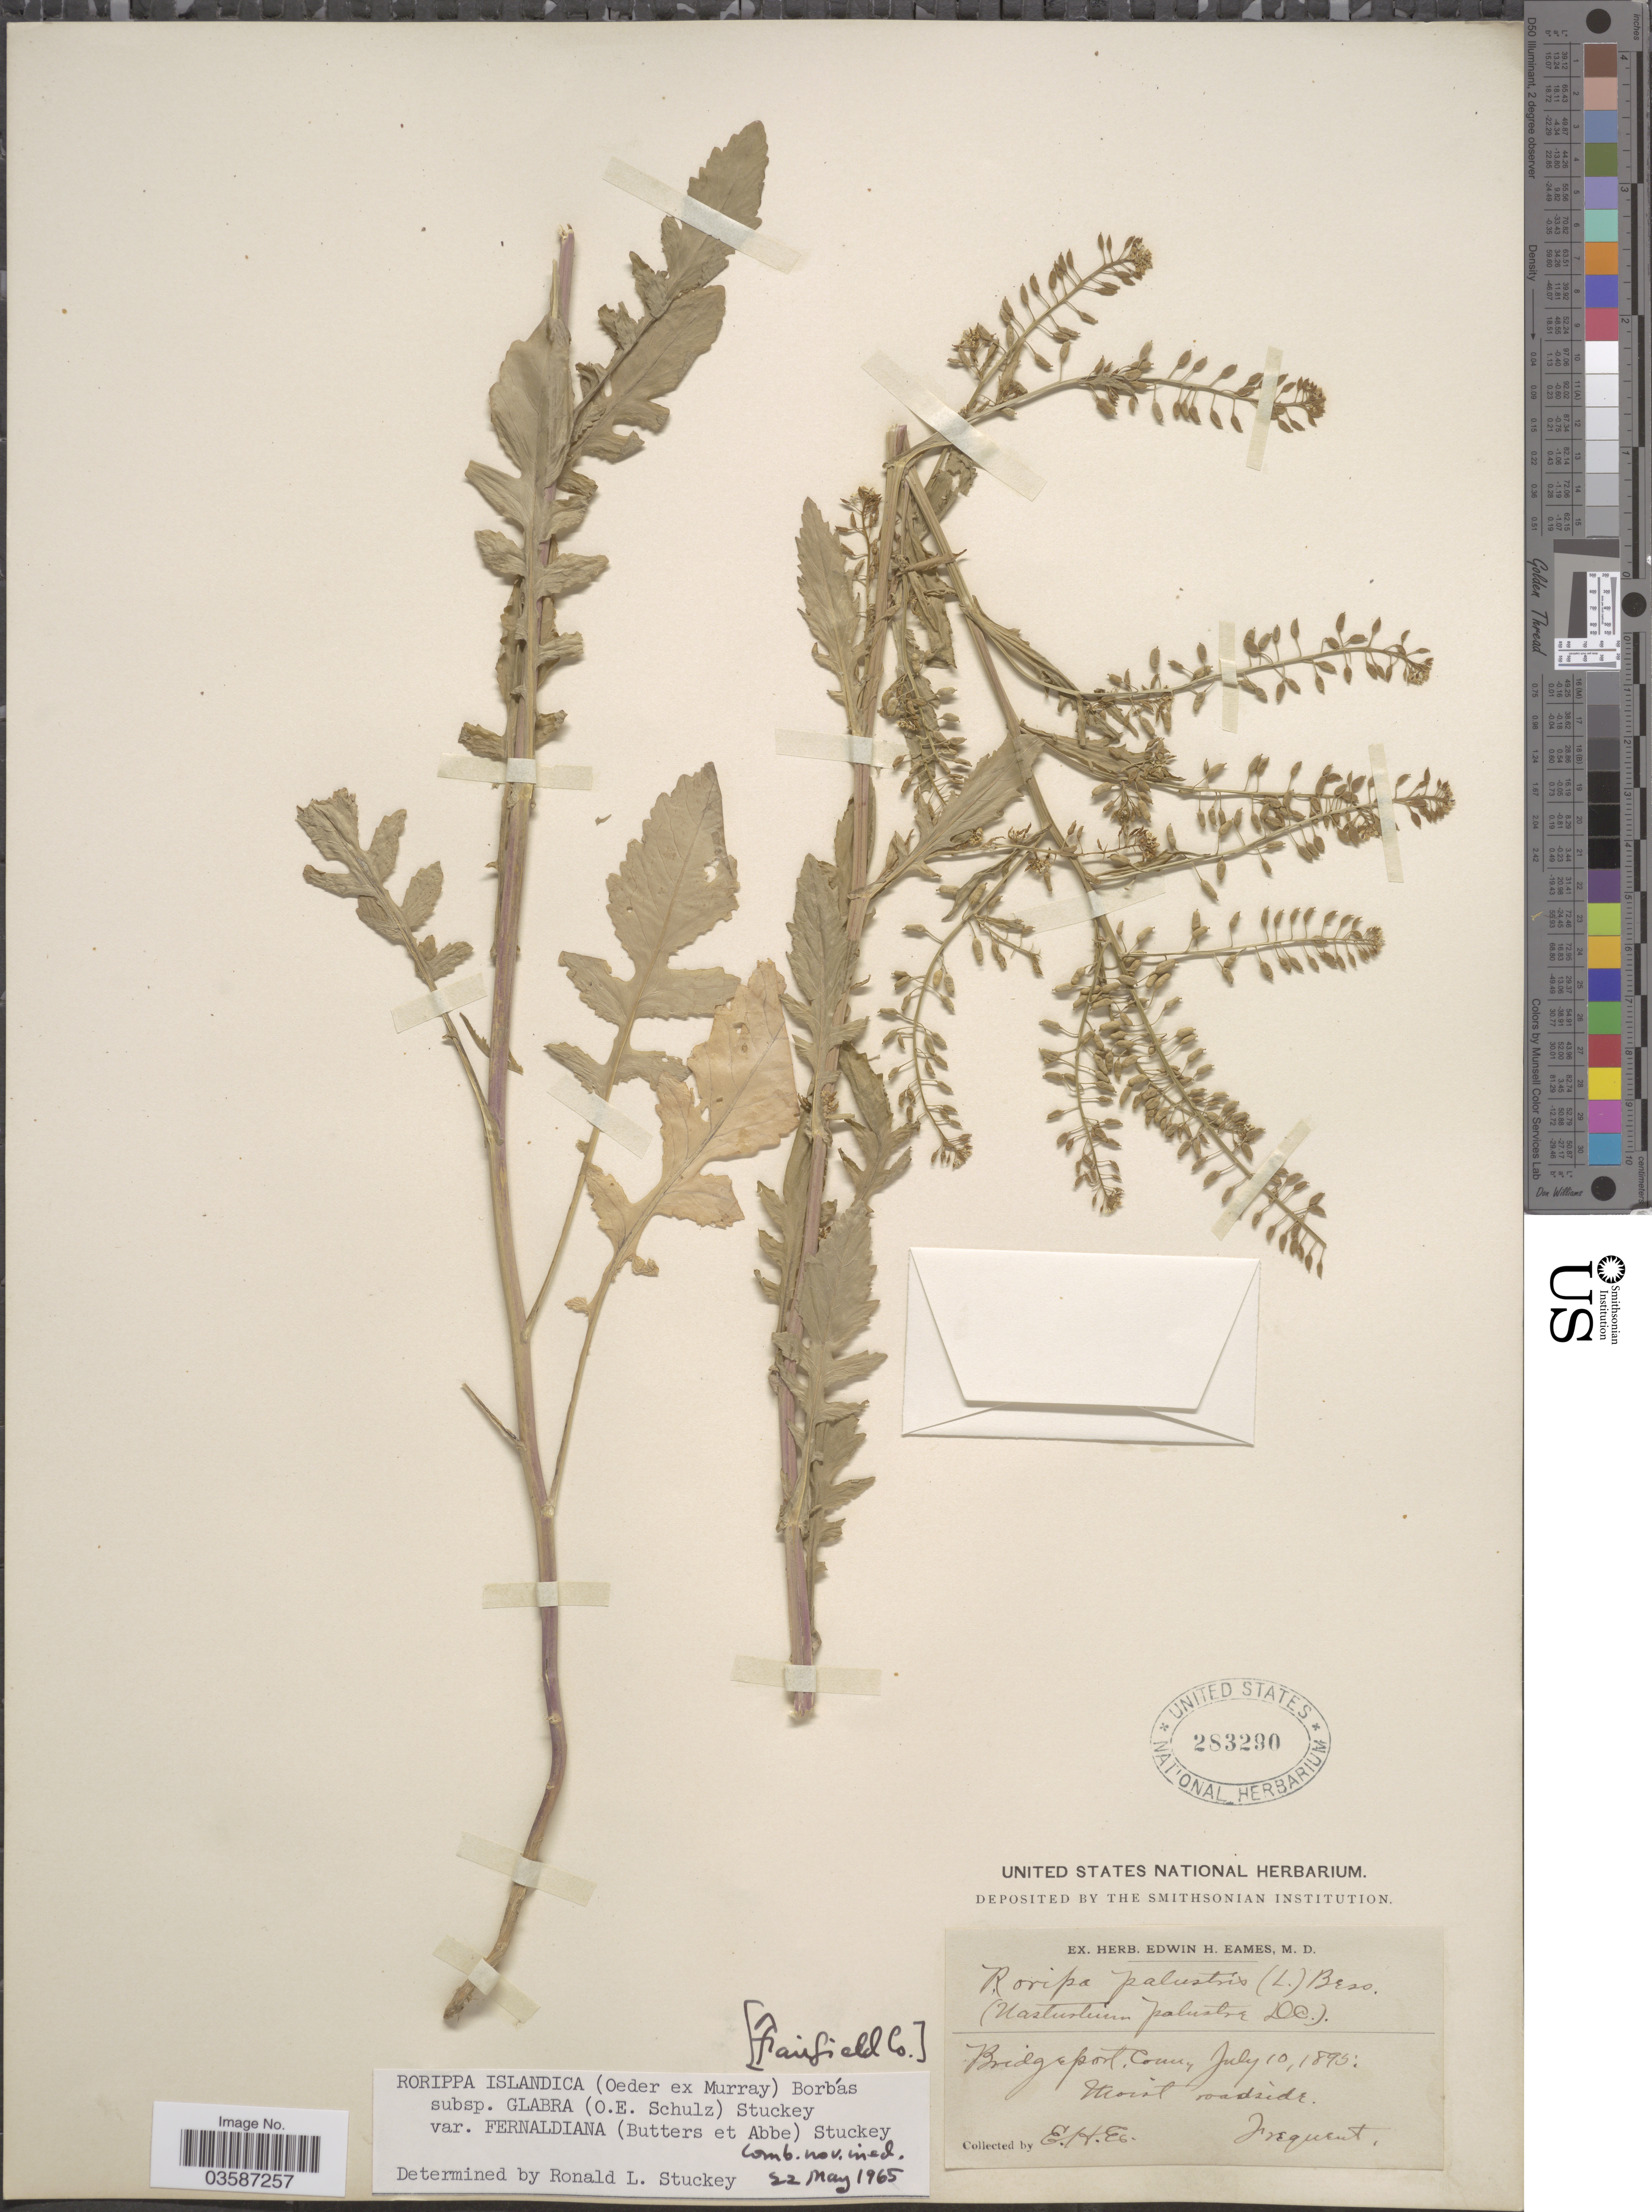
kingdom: Plantae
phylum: Tracheophyta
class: Magnoliopsida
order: Brassicales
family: Brassicaceae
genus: Rorippa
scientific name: Rorippa islandica var. fernaldiana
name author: Butters & Abbe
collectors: E. H. Eames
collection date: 1895-07-10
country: United States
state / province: Connecticut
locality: Bridgeport.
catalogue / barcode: US 283290